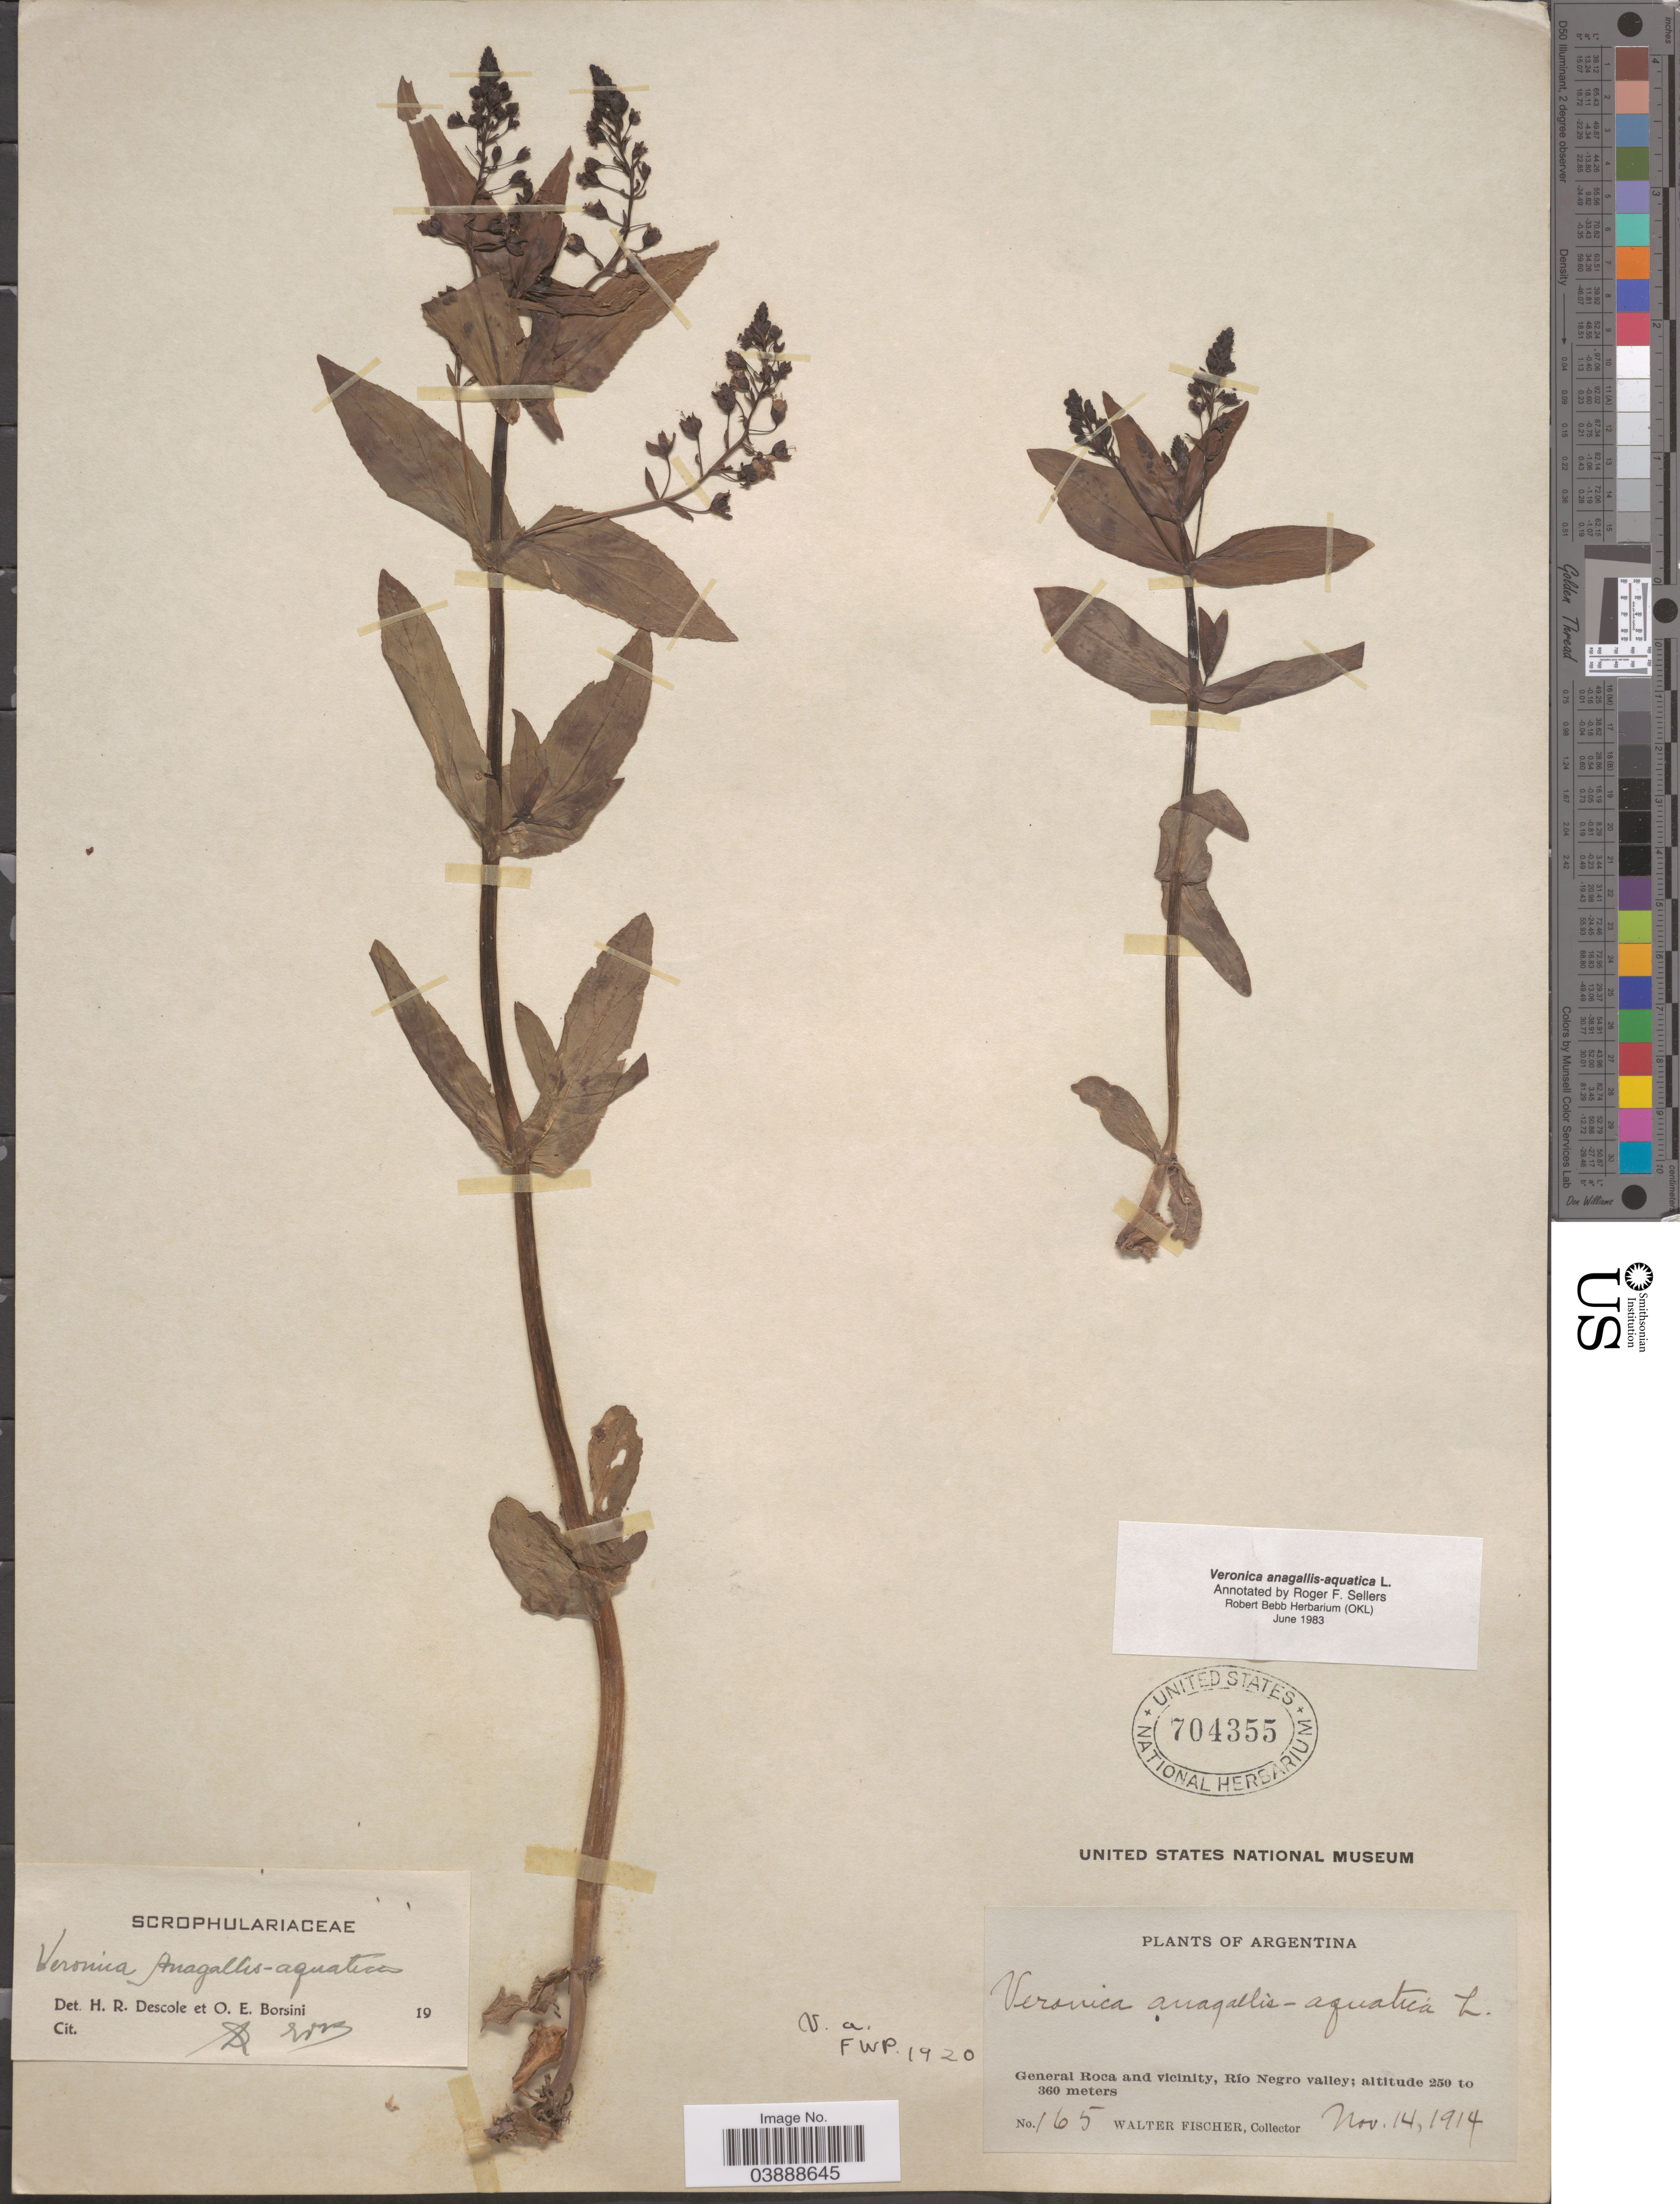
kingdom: Plantae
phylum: Tracheophyta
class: Magnoliopsida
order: Lamiales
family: Plantaginaceae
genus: Veronica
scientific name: Veronica anagallis-aquatica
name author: L.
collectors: W. Fischer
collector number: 165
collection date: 1914-11-14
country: Argentina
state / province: Rio Negro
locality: General Roca and vicinity, Río Negro valley.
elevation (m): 250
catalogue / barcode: US 704355